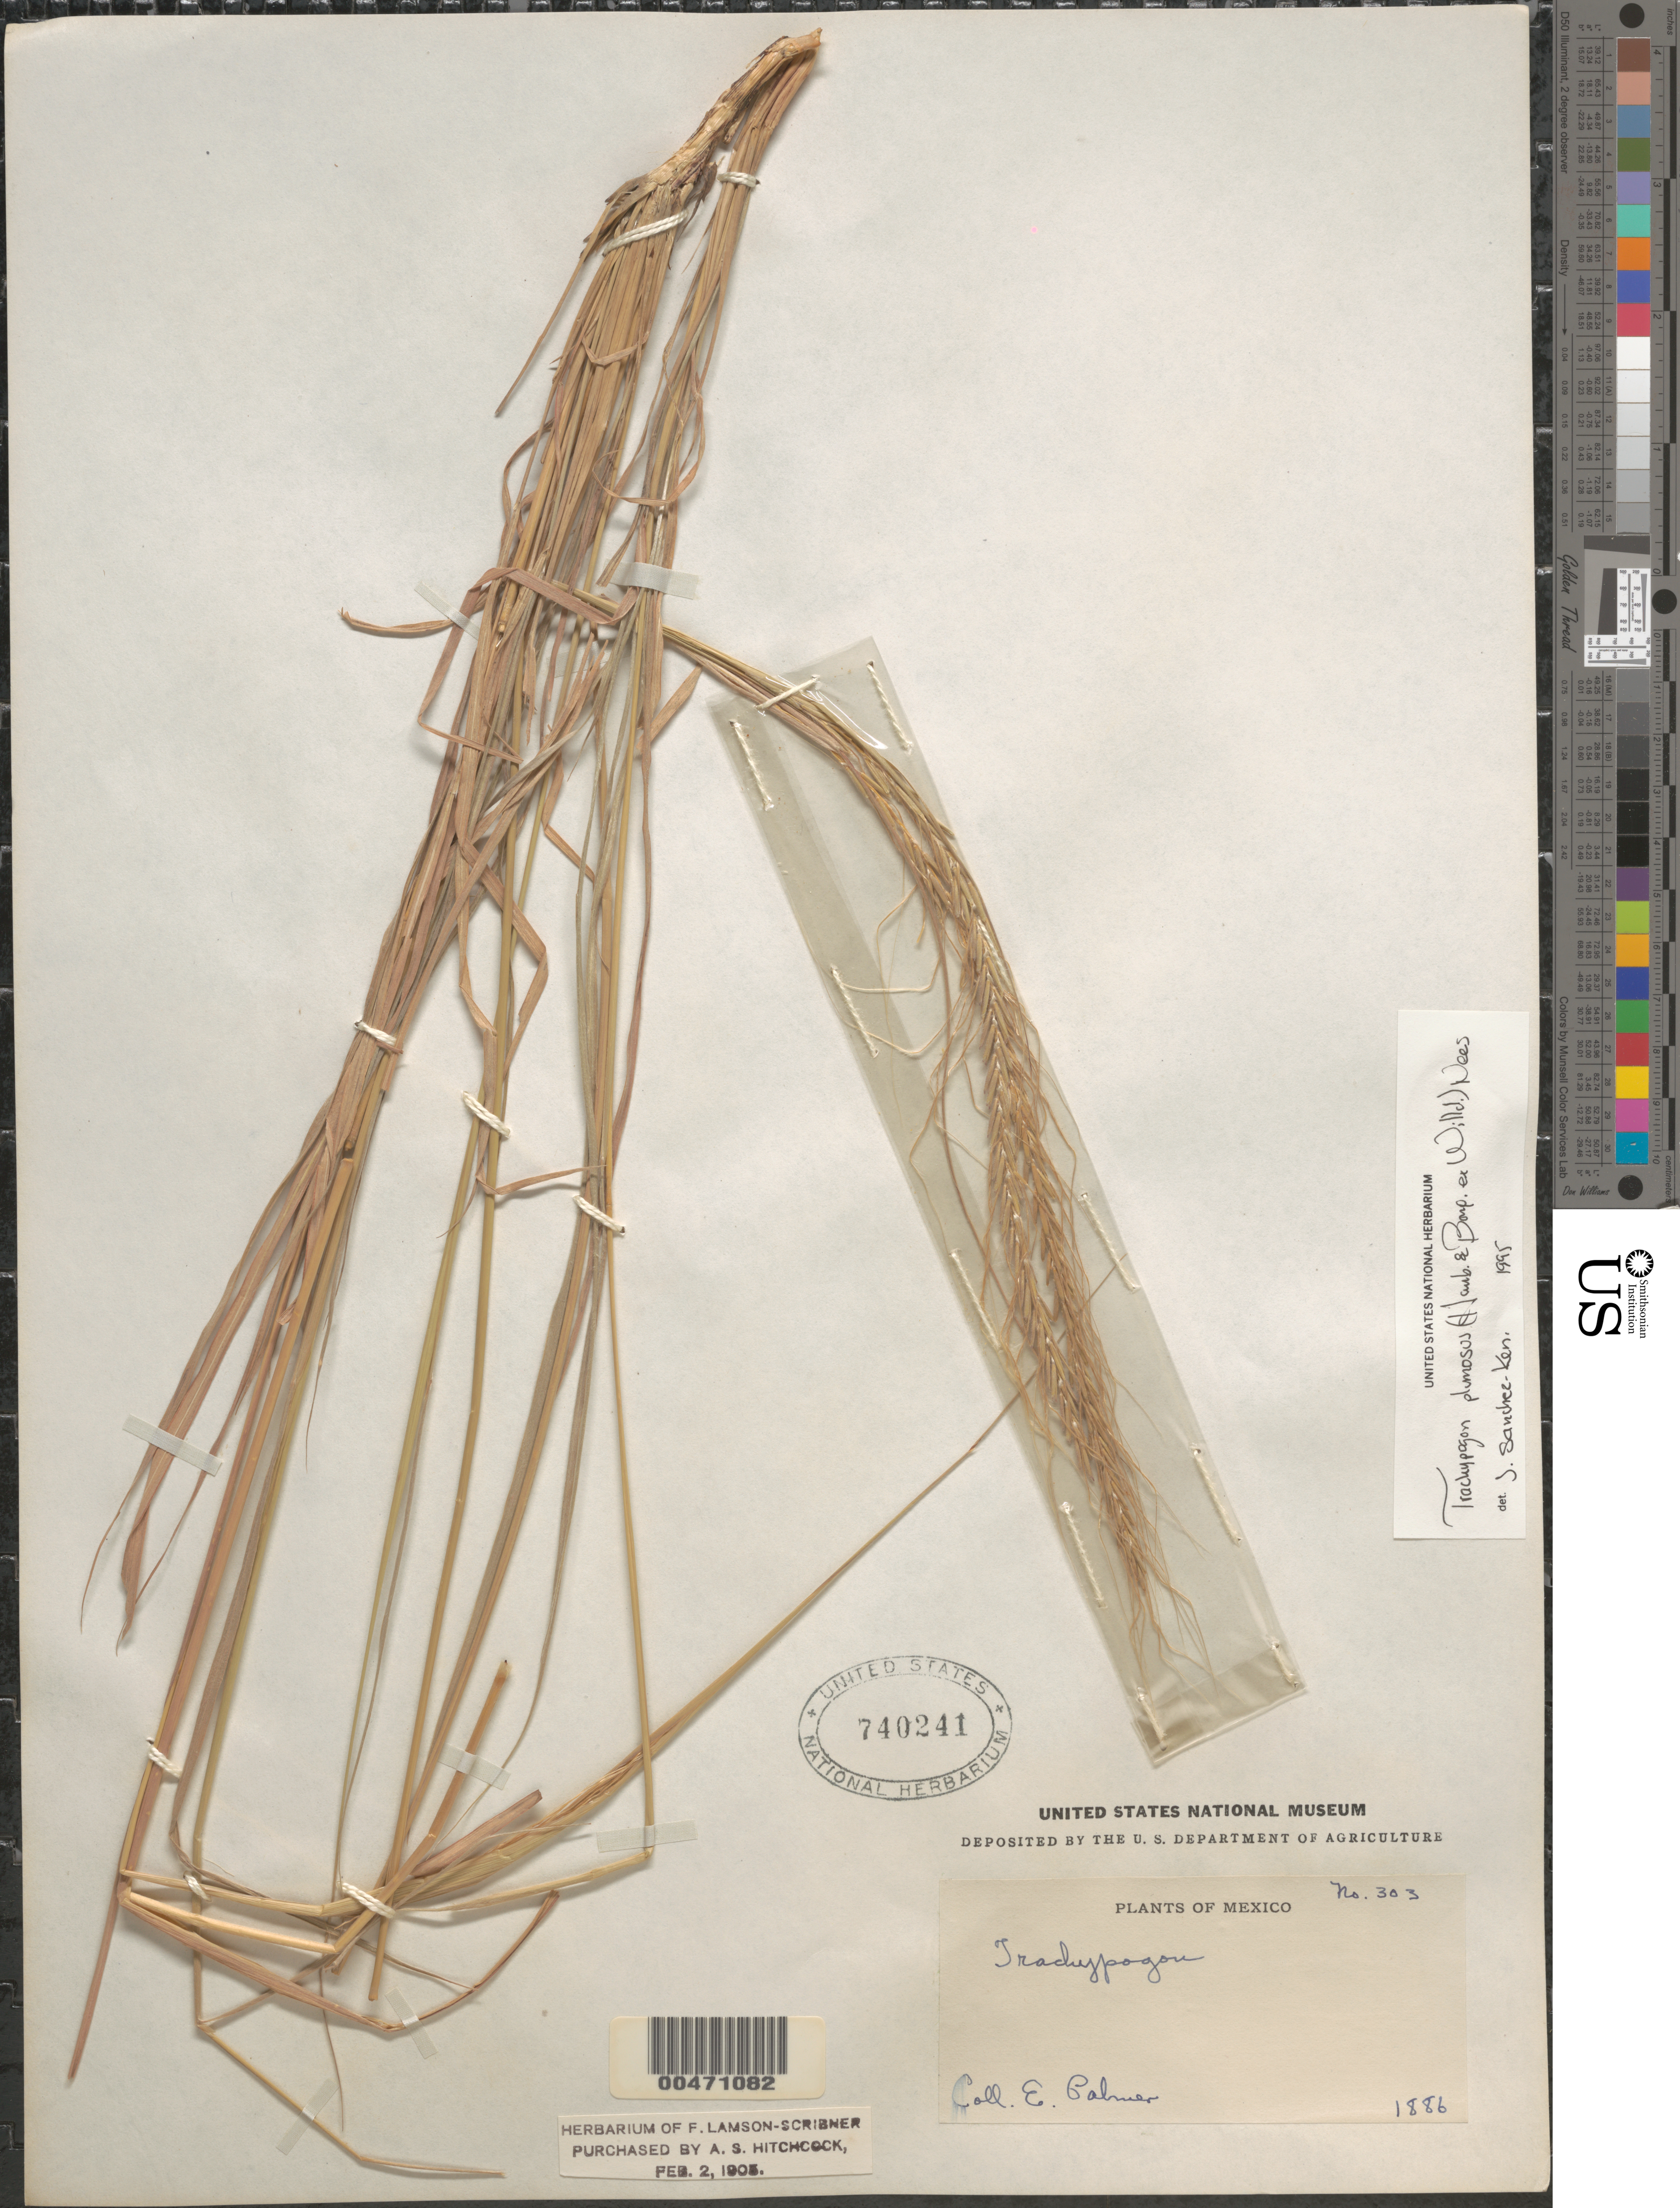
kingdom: Plantae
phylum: Tracheophyta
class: Liliopsida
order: Poales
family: Poaceae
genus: Trachypogon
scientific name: Trachypogon plumosus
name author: (Humb. & Bonpl.) Nees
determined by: Sánchez-Ken, J. G.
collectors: E. Palmer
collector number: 303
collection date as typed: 1886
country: Mexico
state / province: Durango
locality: San Ramon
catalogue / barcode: US 740241